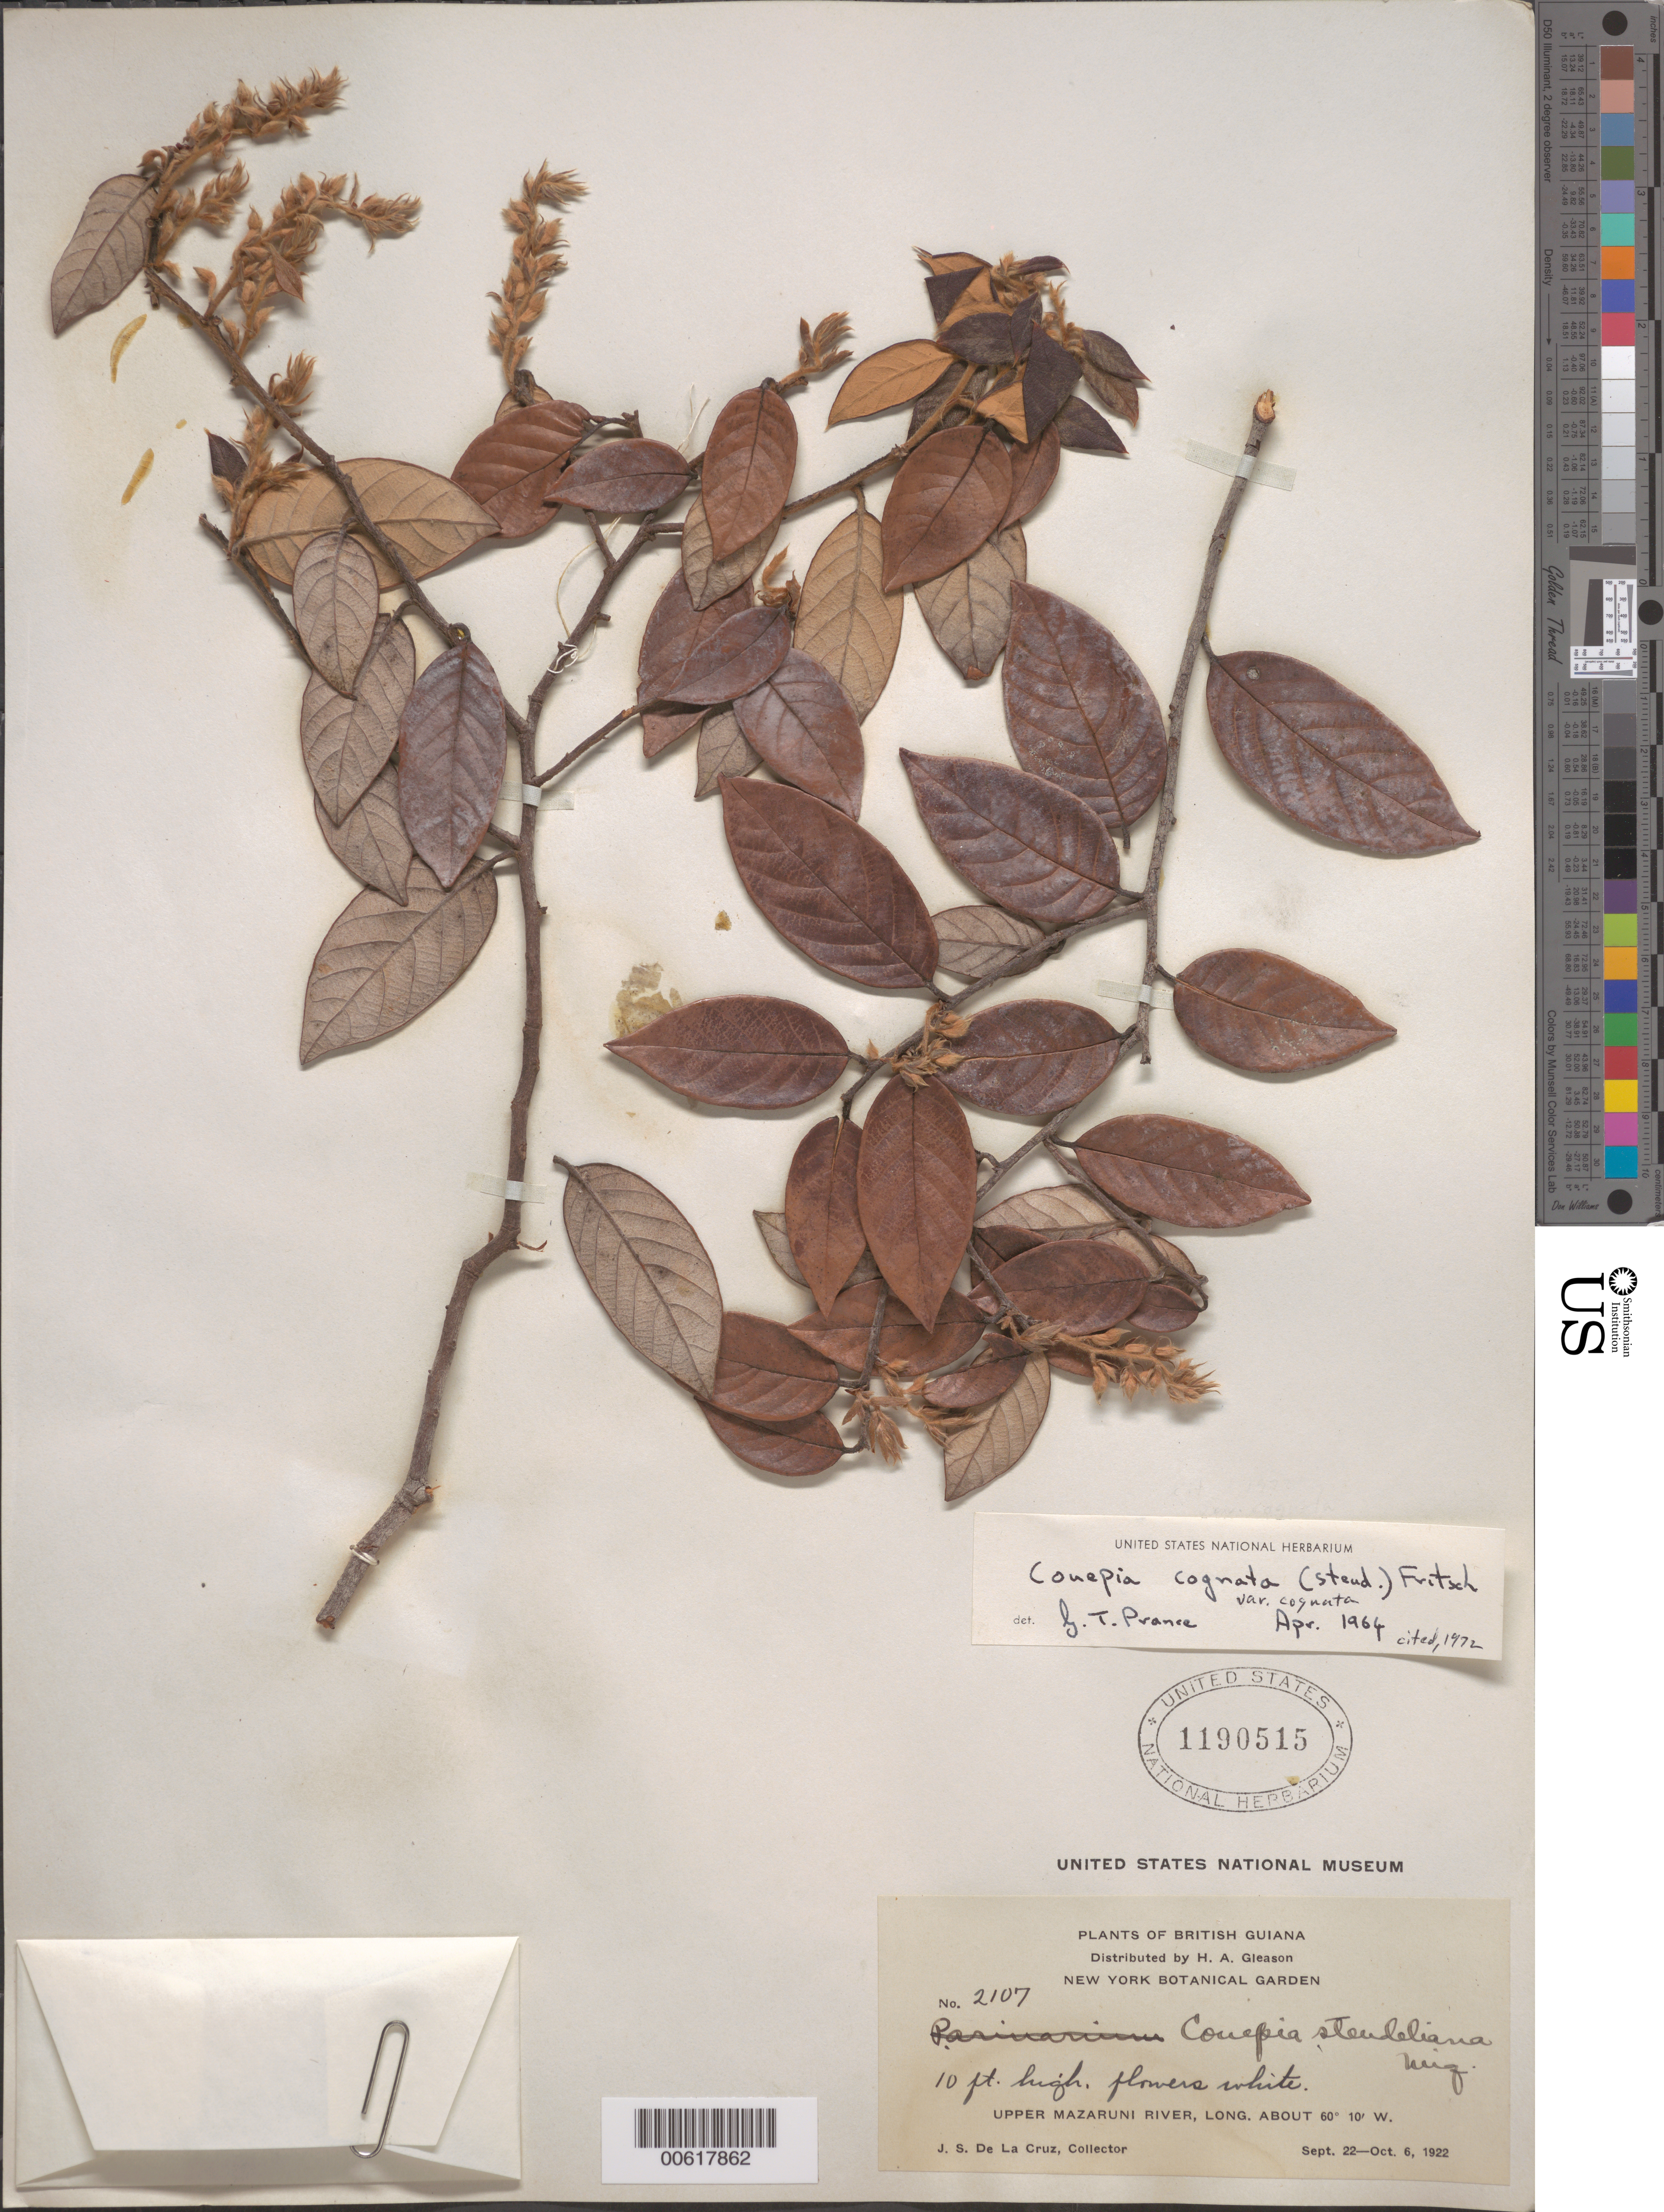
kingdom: Plantae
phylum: Tracheophyta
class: Magnoliopsida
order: Malpighiales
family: Chrysobalanaceae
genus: Gaulettia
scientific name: Gaulettia cognata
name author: (Steud.) Sothers & Prance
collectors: J. S. de la Cruz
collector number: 2107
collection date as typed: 22-Sep-22 to 6-Oct-22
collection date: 1922-09-22/1922-10-06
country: Guyana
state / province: Cuyuni-Mazaruni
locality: Upper Mazaruni R.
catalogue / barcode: US 1190515